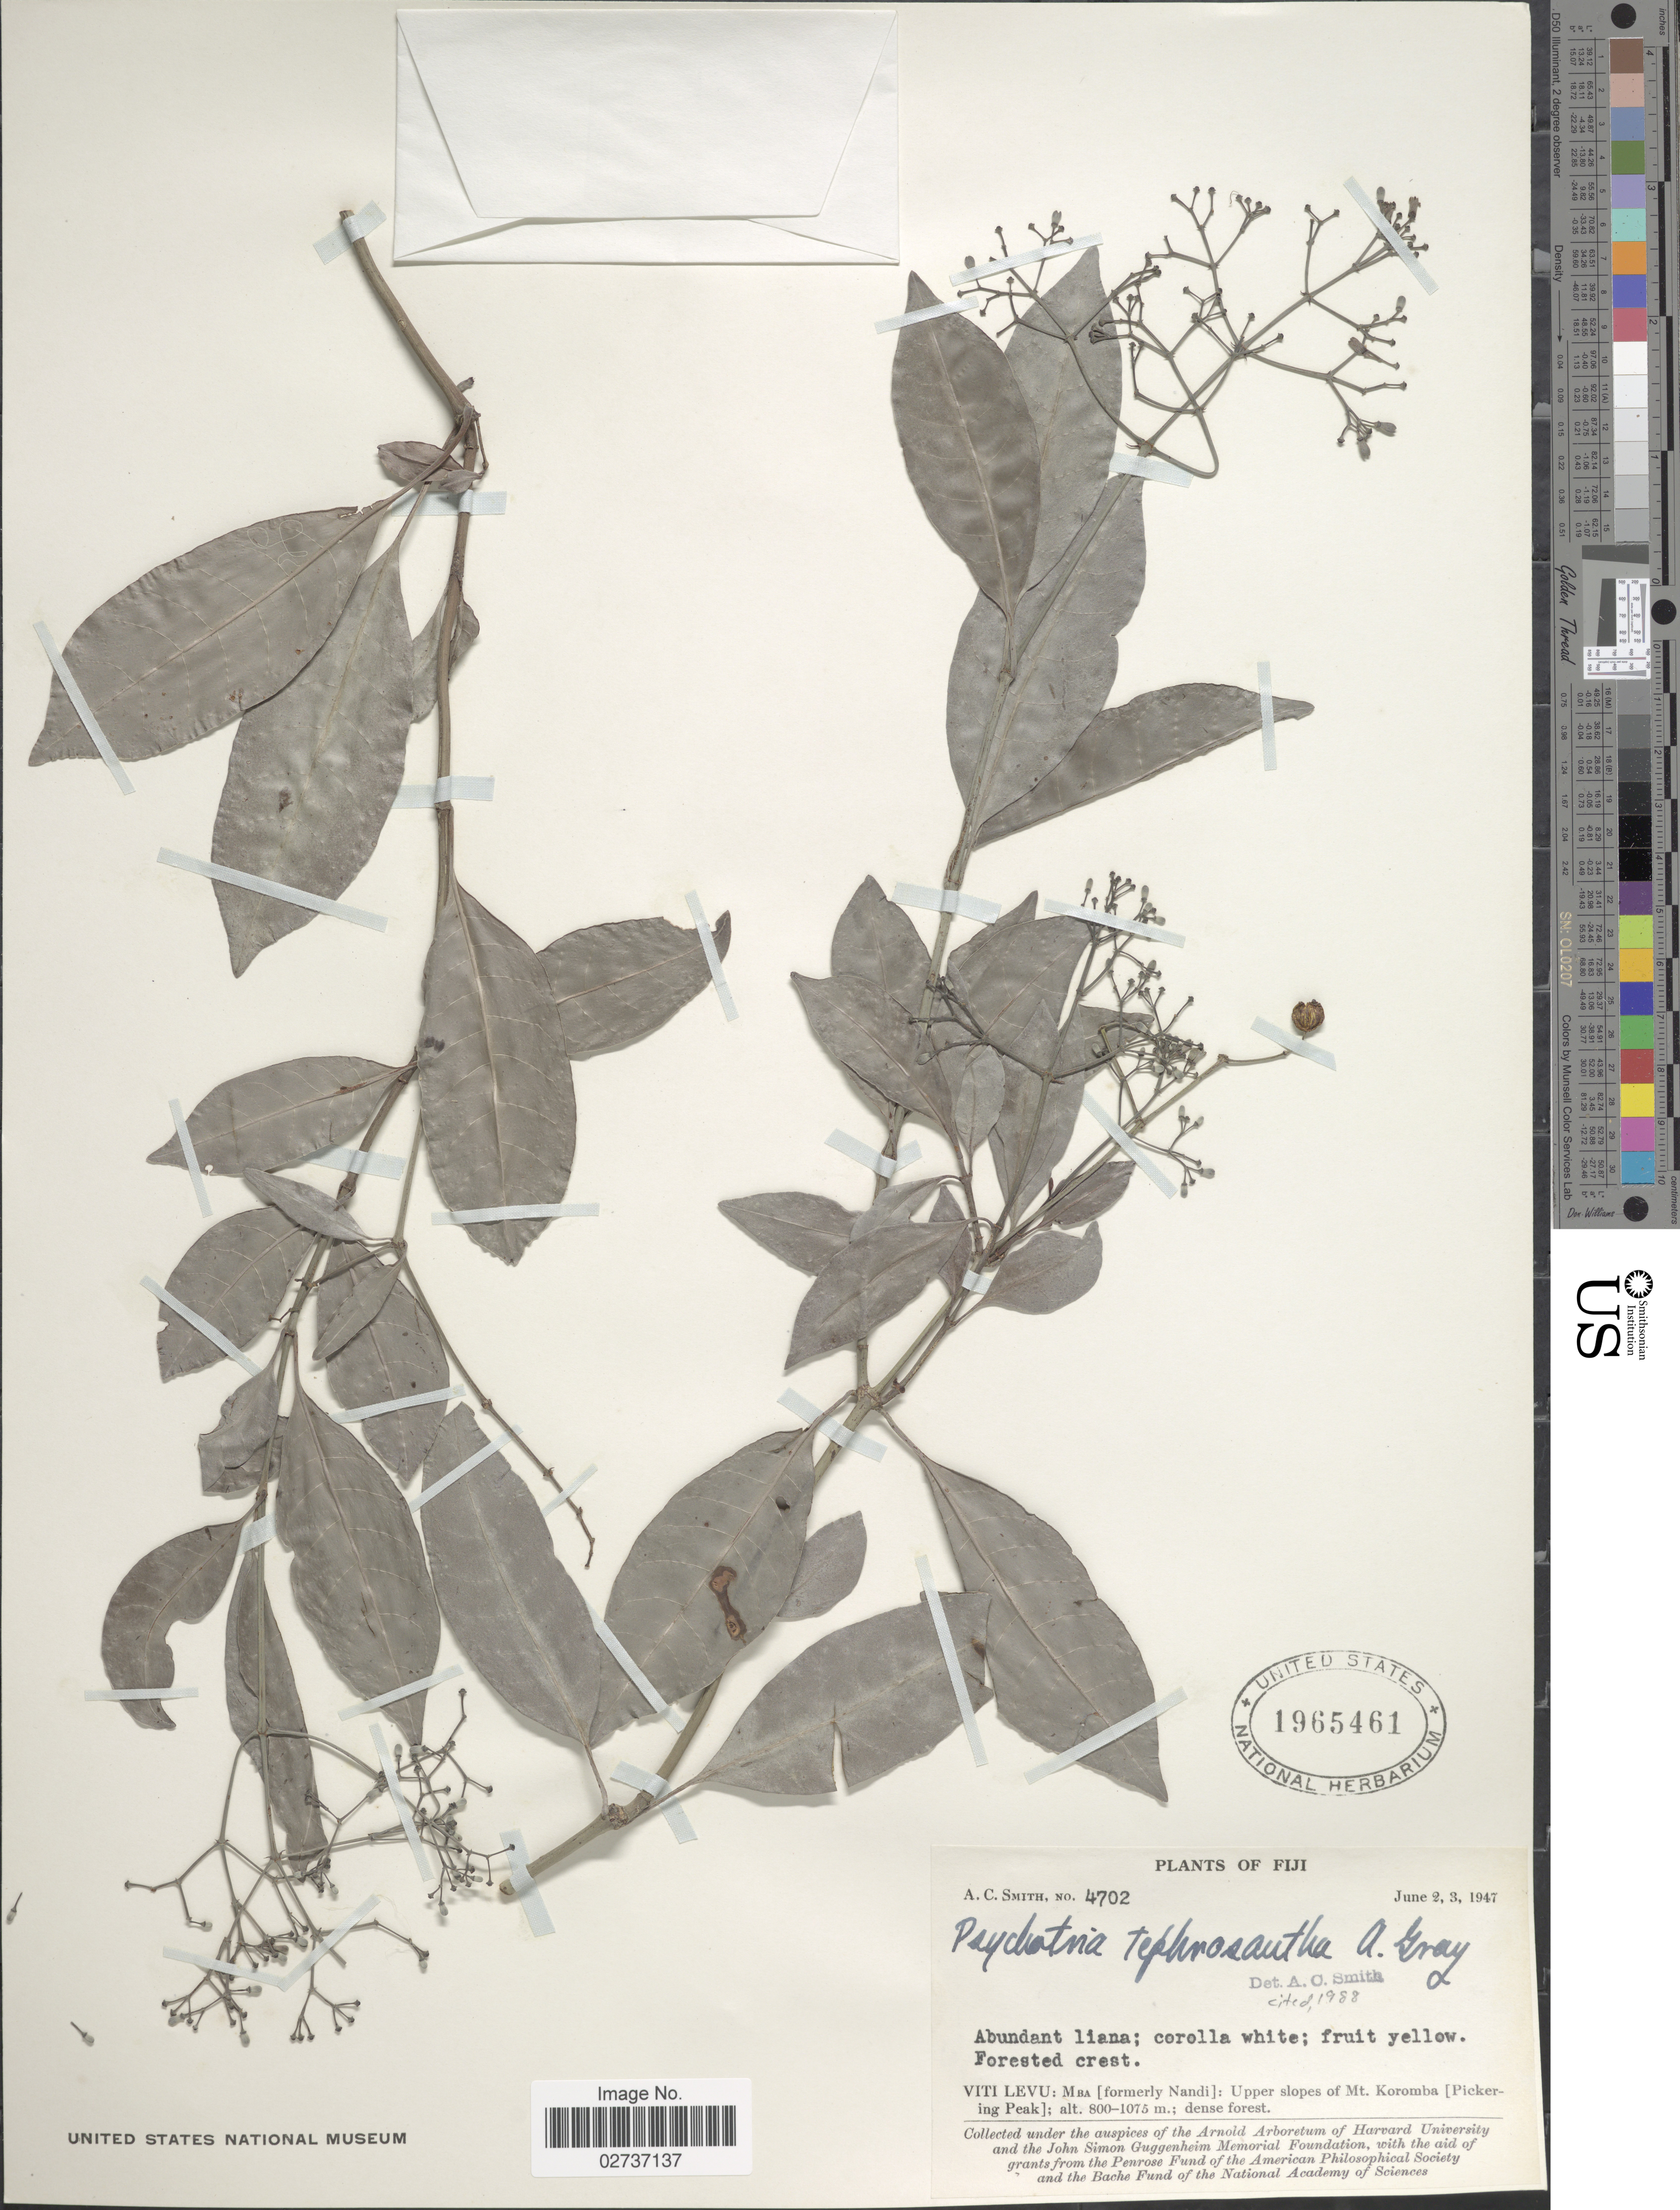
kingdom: Plantae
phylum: Tracheophyta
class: Magnoliopsida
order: Gentianales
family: Rubiaceae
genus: Psychotria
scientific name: Psychotria tephrosantha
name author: A. Gray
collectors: A. C. Smith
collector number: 4702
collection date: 1947-06-02/1947-06-03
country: Fiji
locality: Viti Levu: Mba (Formerly Nandi): Upper slopes of Mt. Koromba (Pickering Peak)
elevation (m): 800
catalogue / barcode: US 1965461